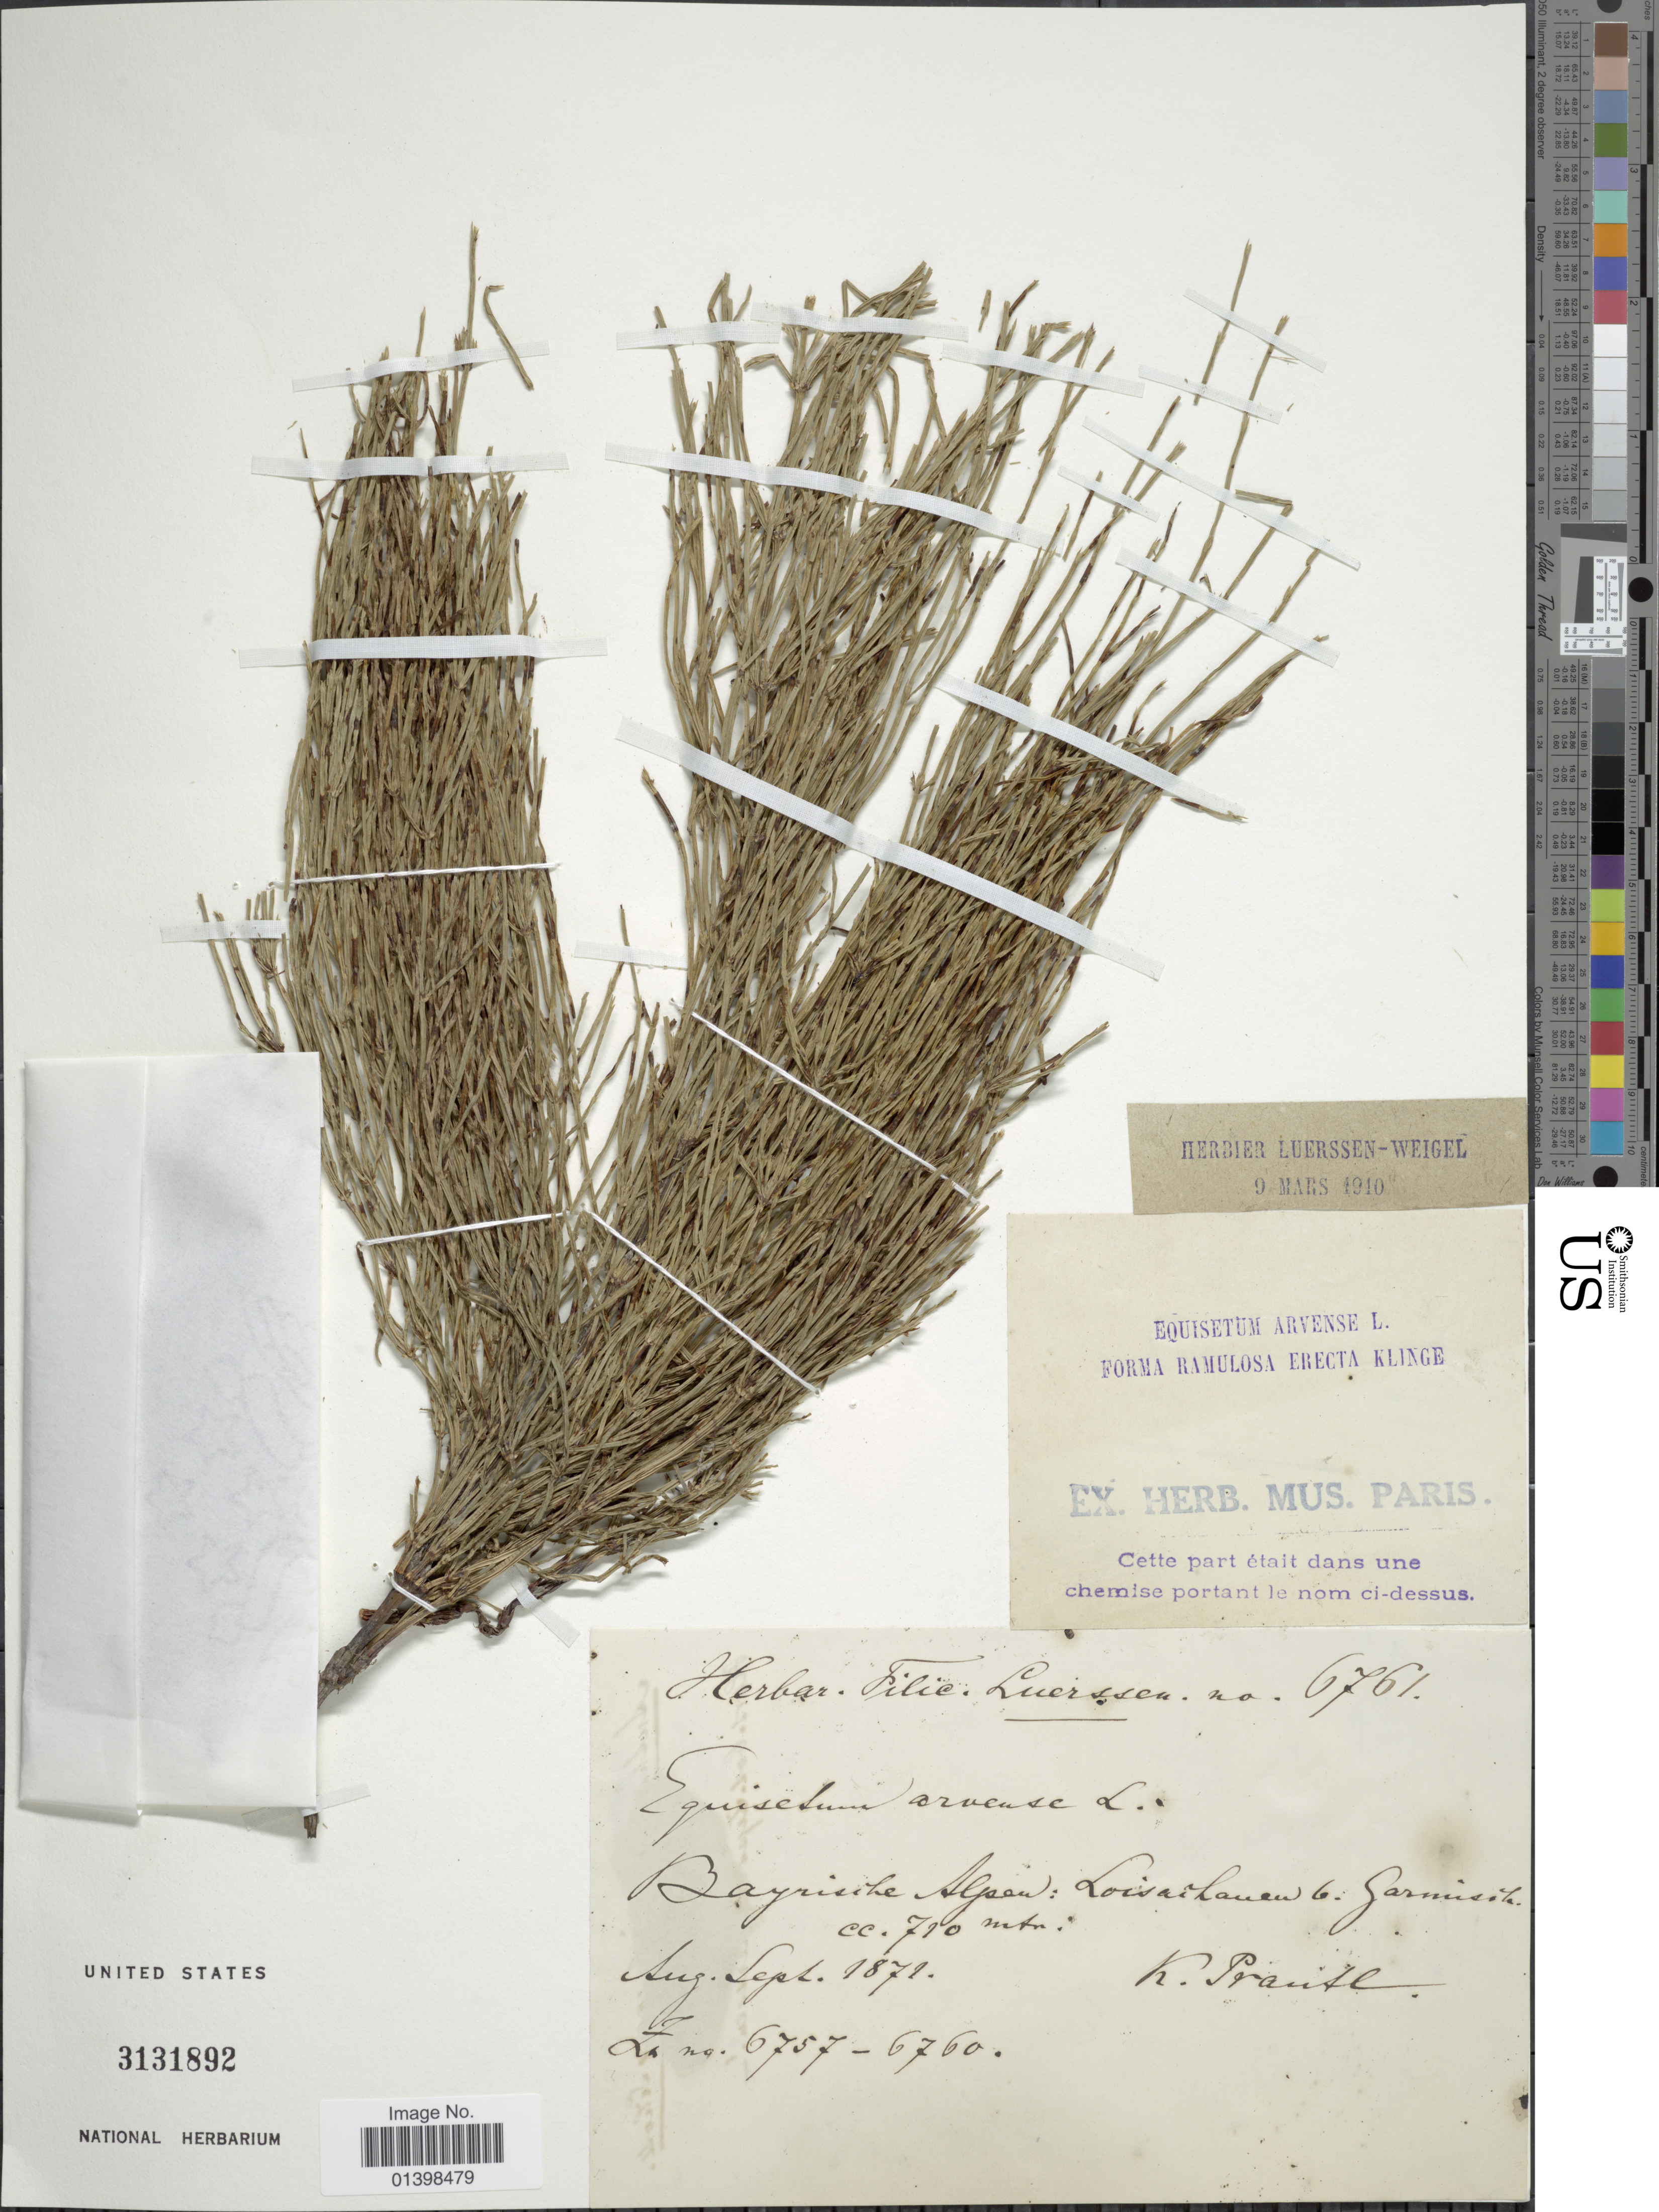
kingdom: Plantae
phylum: Tracheophyta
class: Polypodiopsida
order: Equisetales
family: Equisetaceae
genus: Equisetum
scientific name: Equisetum arvense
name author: L.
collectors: K. Prantl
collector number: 6761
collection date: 1871-08/1871-09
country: Germany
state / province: Bayern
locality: Bayrischen Alpen: [illegible text]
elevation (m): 710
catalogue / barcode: US 3131892